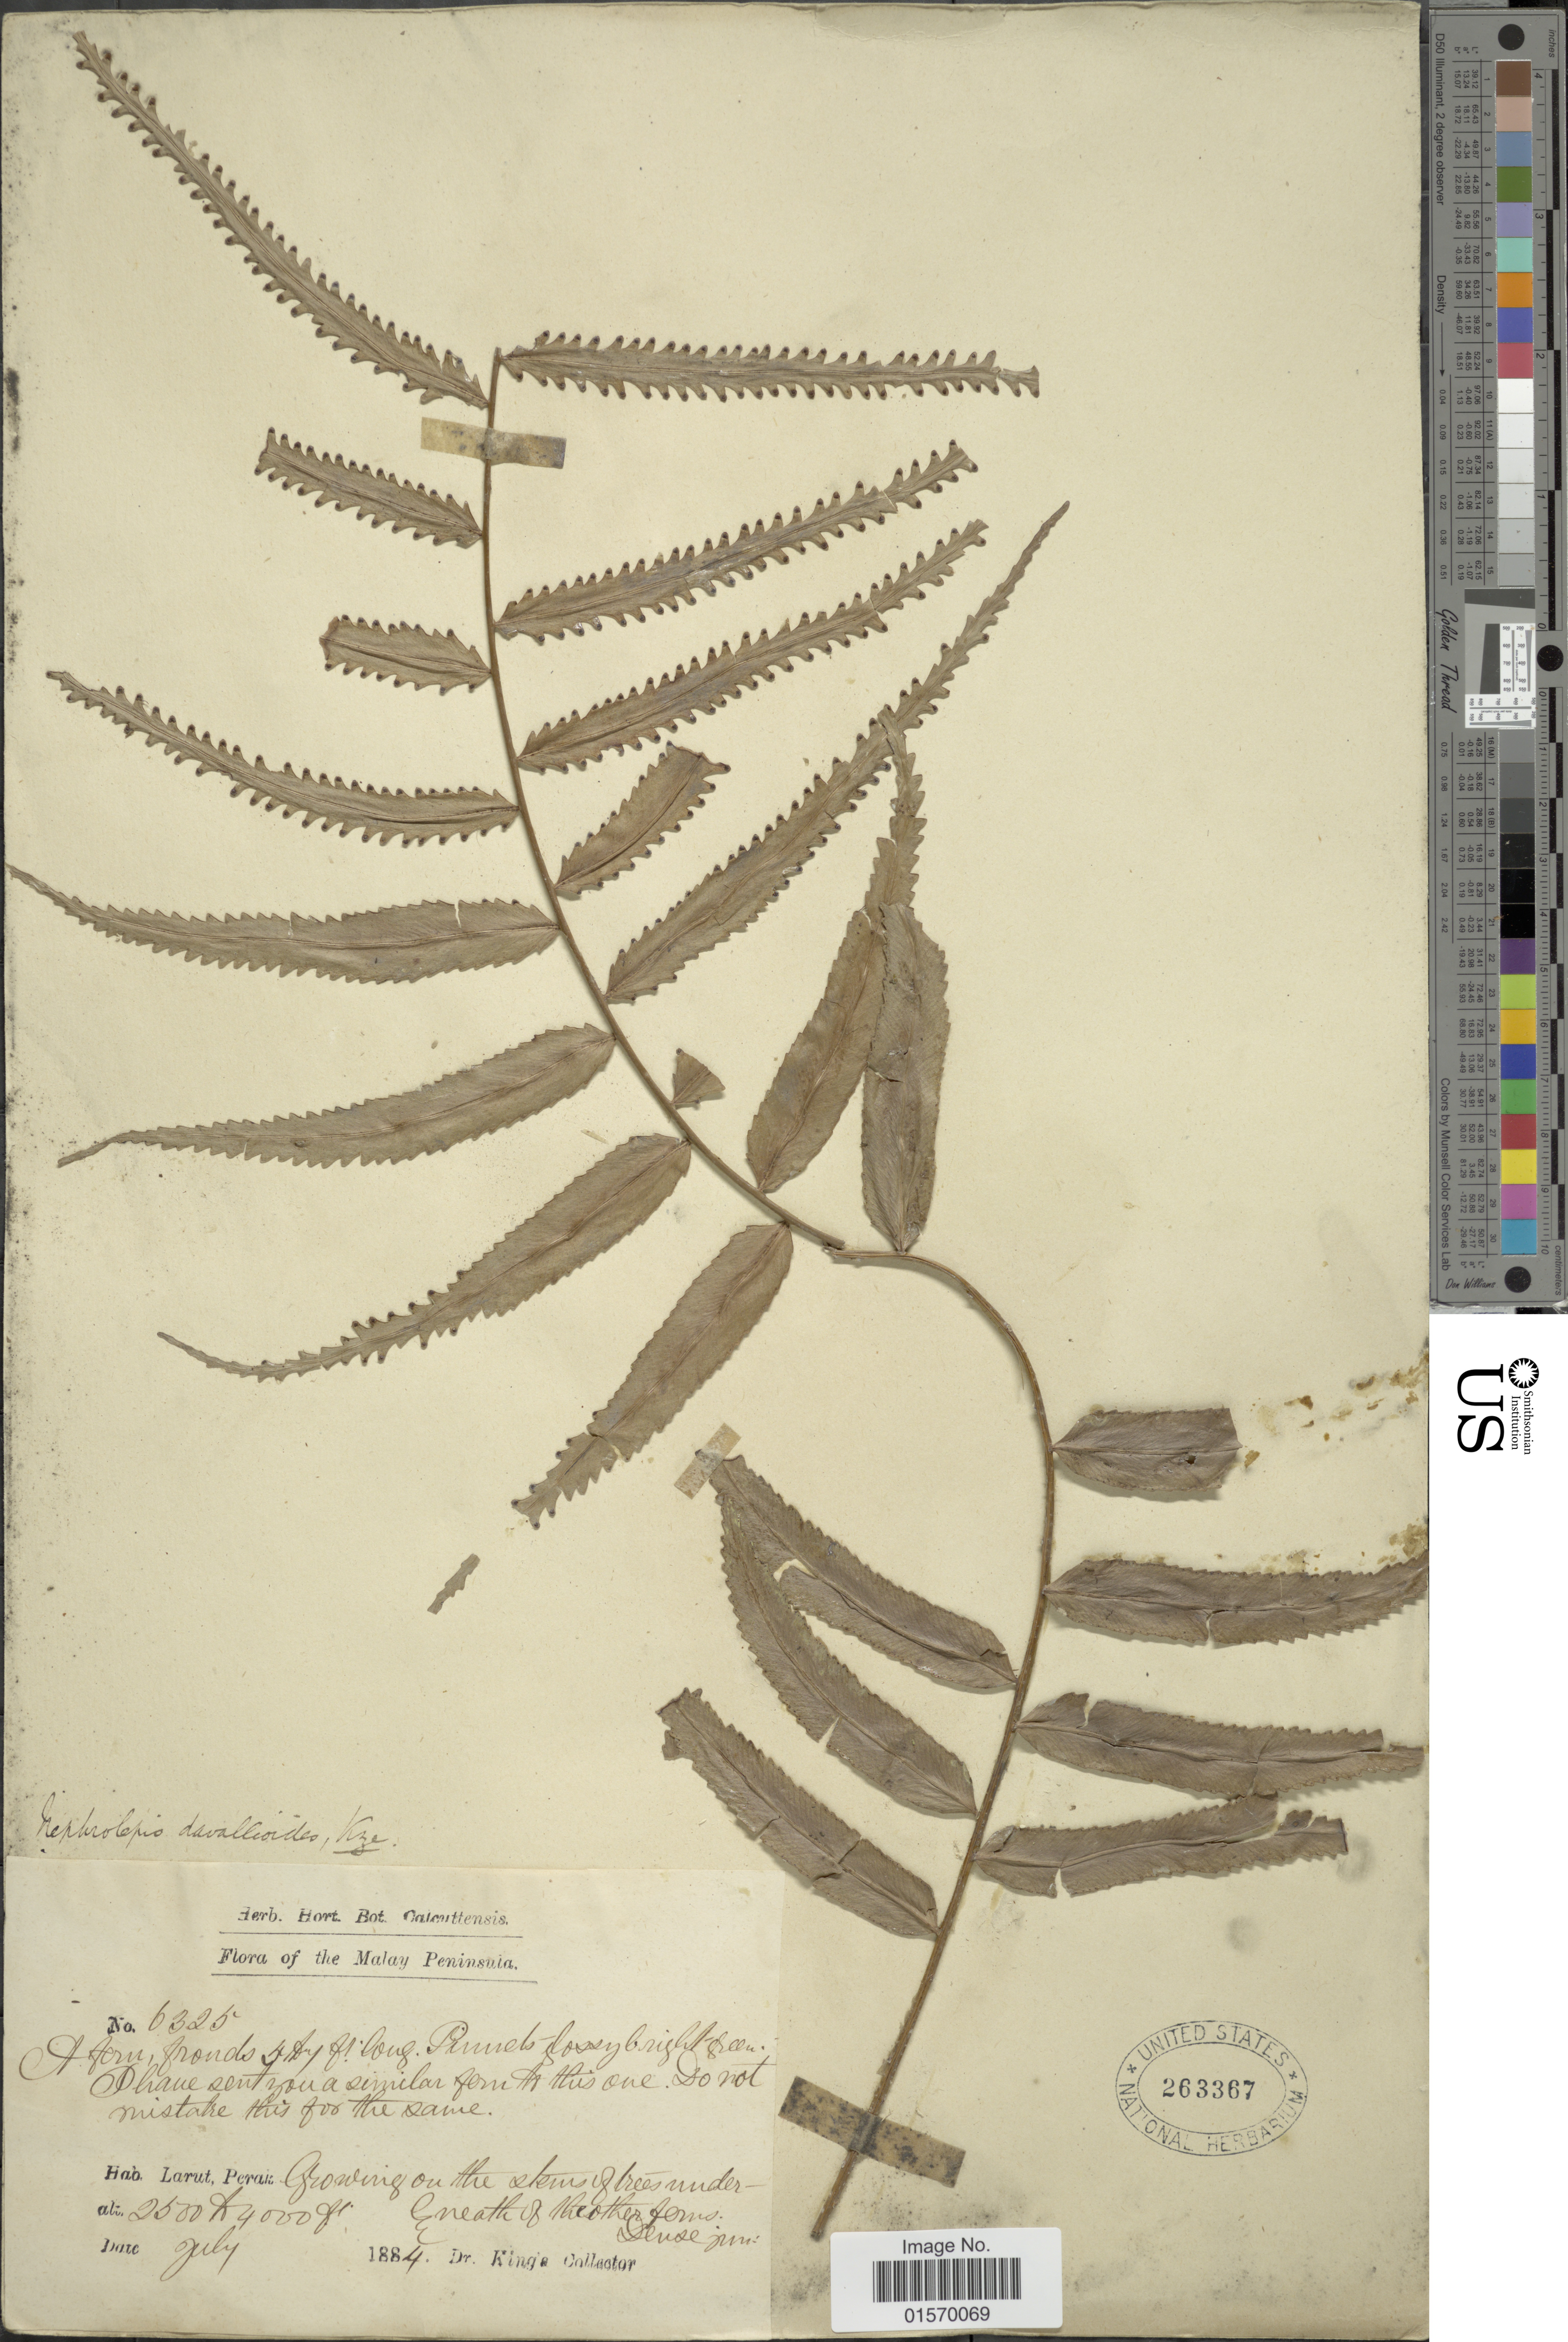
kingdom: Plantae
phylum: Tracheophyta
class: Polypodiopsida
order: Polypodiales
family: Nephrolepidaceae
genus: Nephrolepis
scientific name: Nephrolepis acuminata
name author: (Houtt.) Kuhn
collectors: Dr. King's collector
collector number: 6325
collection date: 1884-07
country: Malaysia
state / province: Perak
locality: Malay Peninsula. Larut, Perak.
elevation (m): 762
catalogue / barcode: US 263367